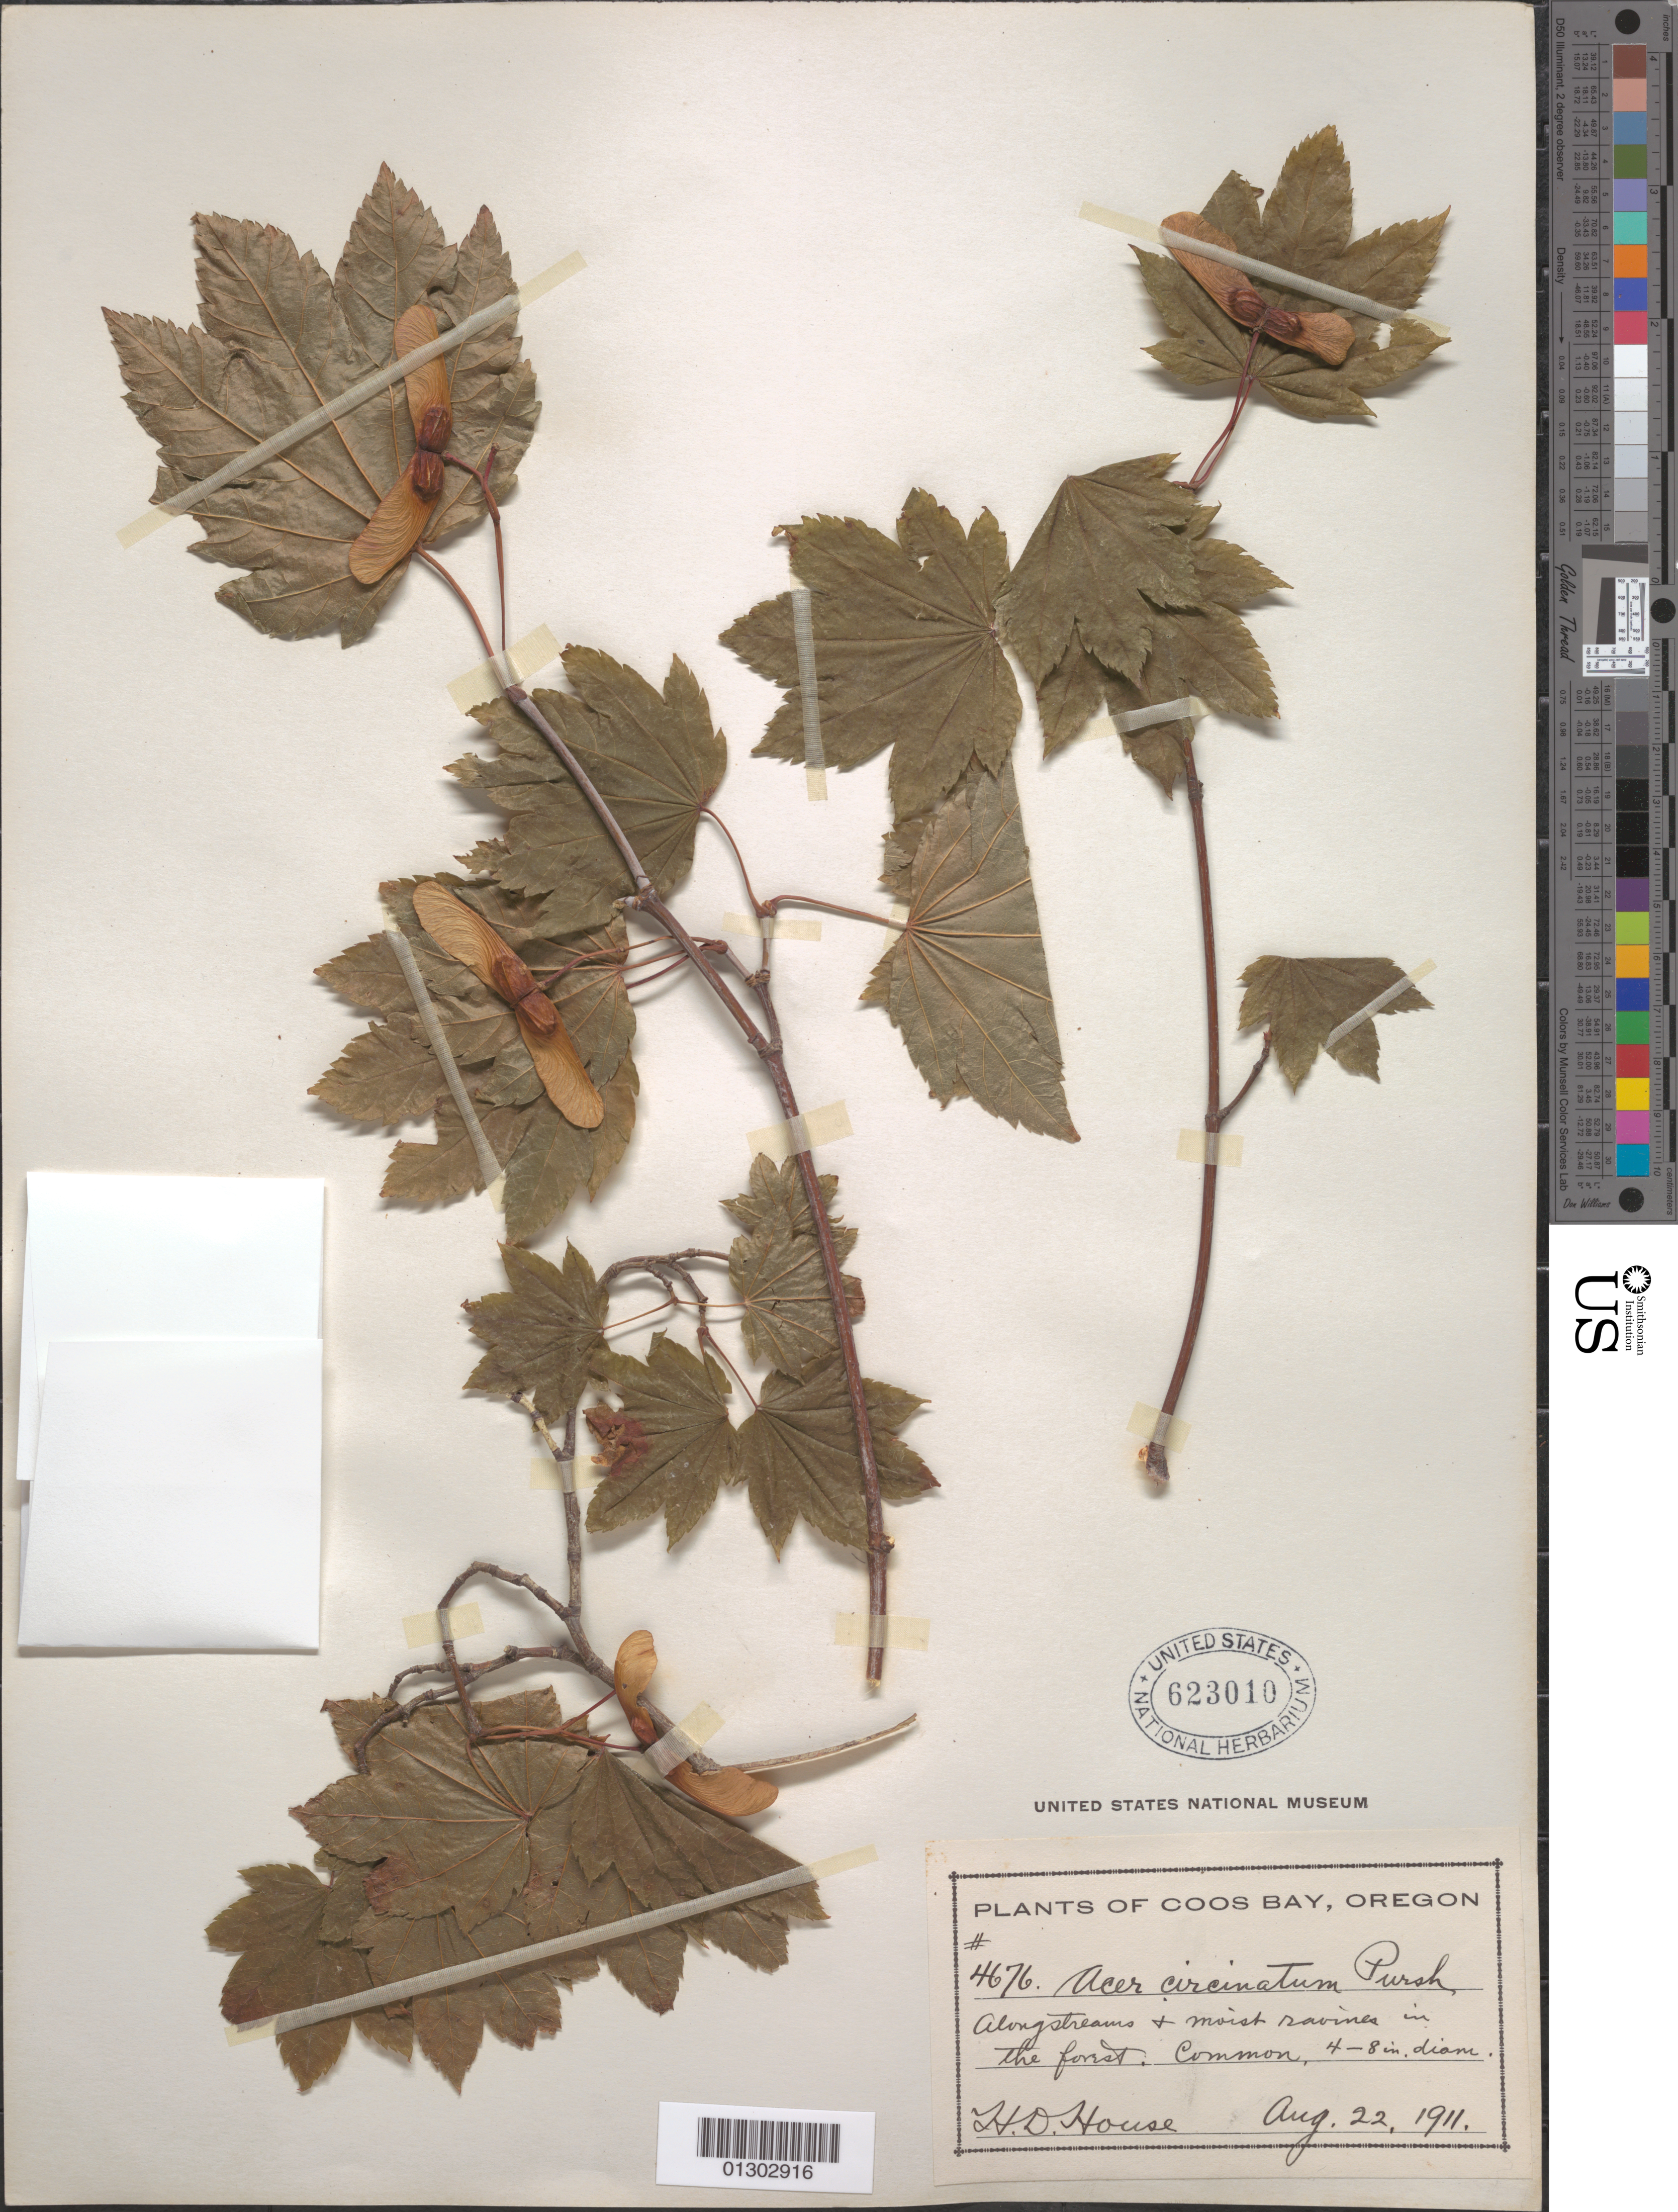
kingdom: Plantae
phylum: Tracheophyta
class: Magnoliopsida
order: Sapindales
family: Sapindaceae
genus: Acer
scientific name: Acer circinatum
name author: Pursh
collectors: H. D. House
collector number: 4676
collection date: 1911-08-22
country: United States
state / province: Oregon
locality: Coos Bay.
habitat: Along streams and moist ravines.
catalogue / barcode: US 623010